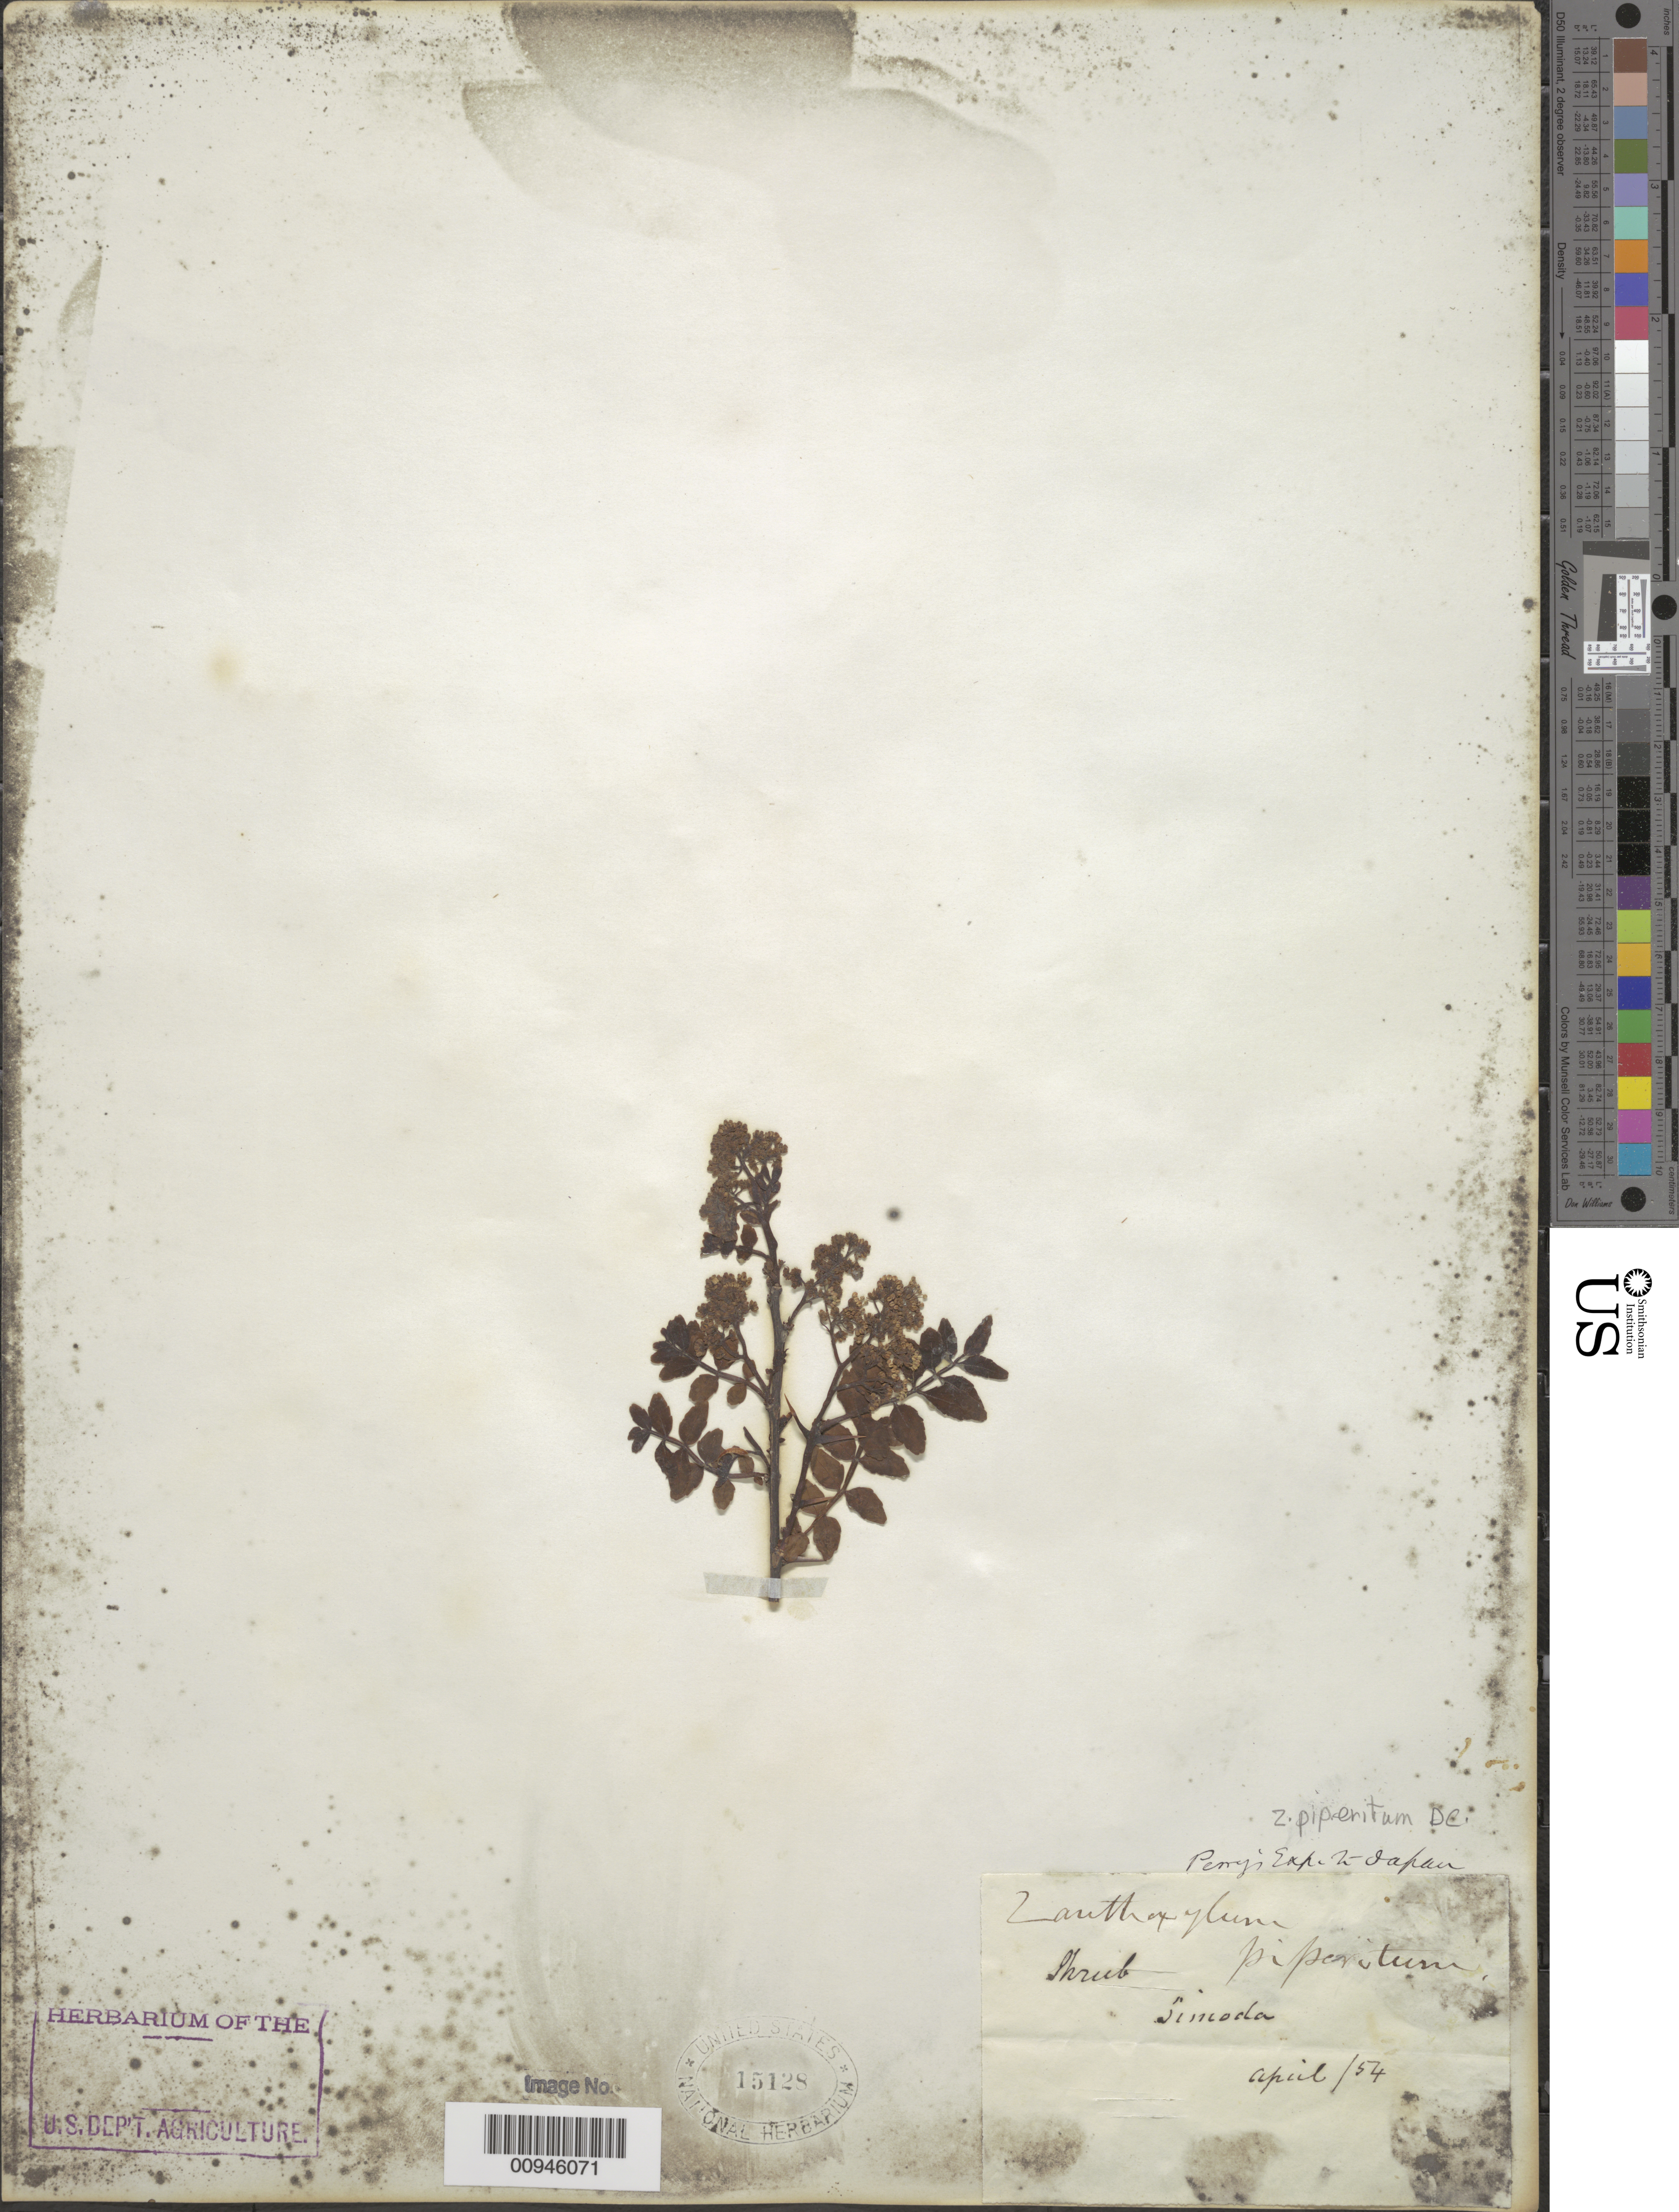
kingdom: Plantae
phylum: Tracheophyta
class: Magnoliopsida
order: Sapindales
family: Rutaceae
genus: Zanthoxylum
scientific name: Zanthoxylum piperitum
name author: DC.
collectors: Perry Exped.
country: Japan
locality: Dimoda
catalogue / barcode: US 15128